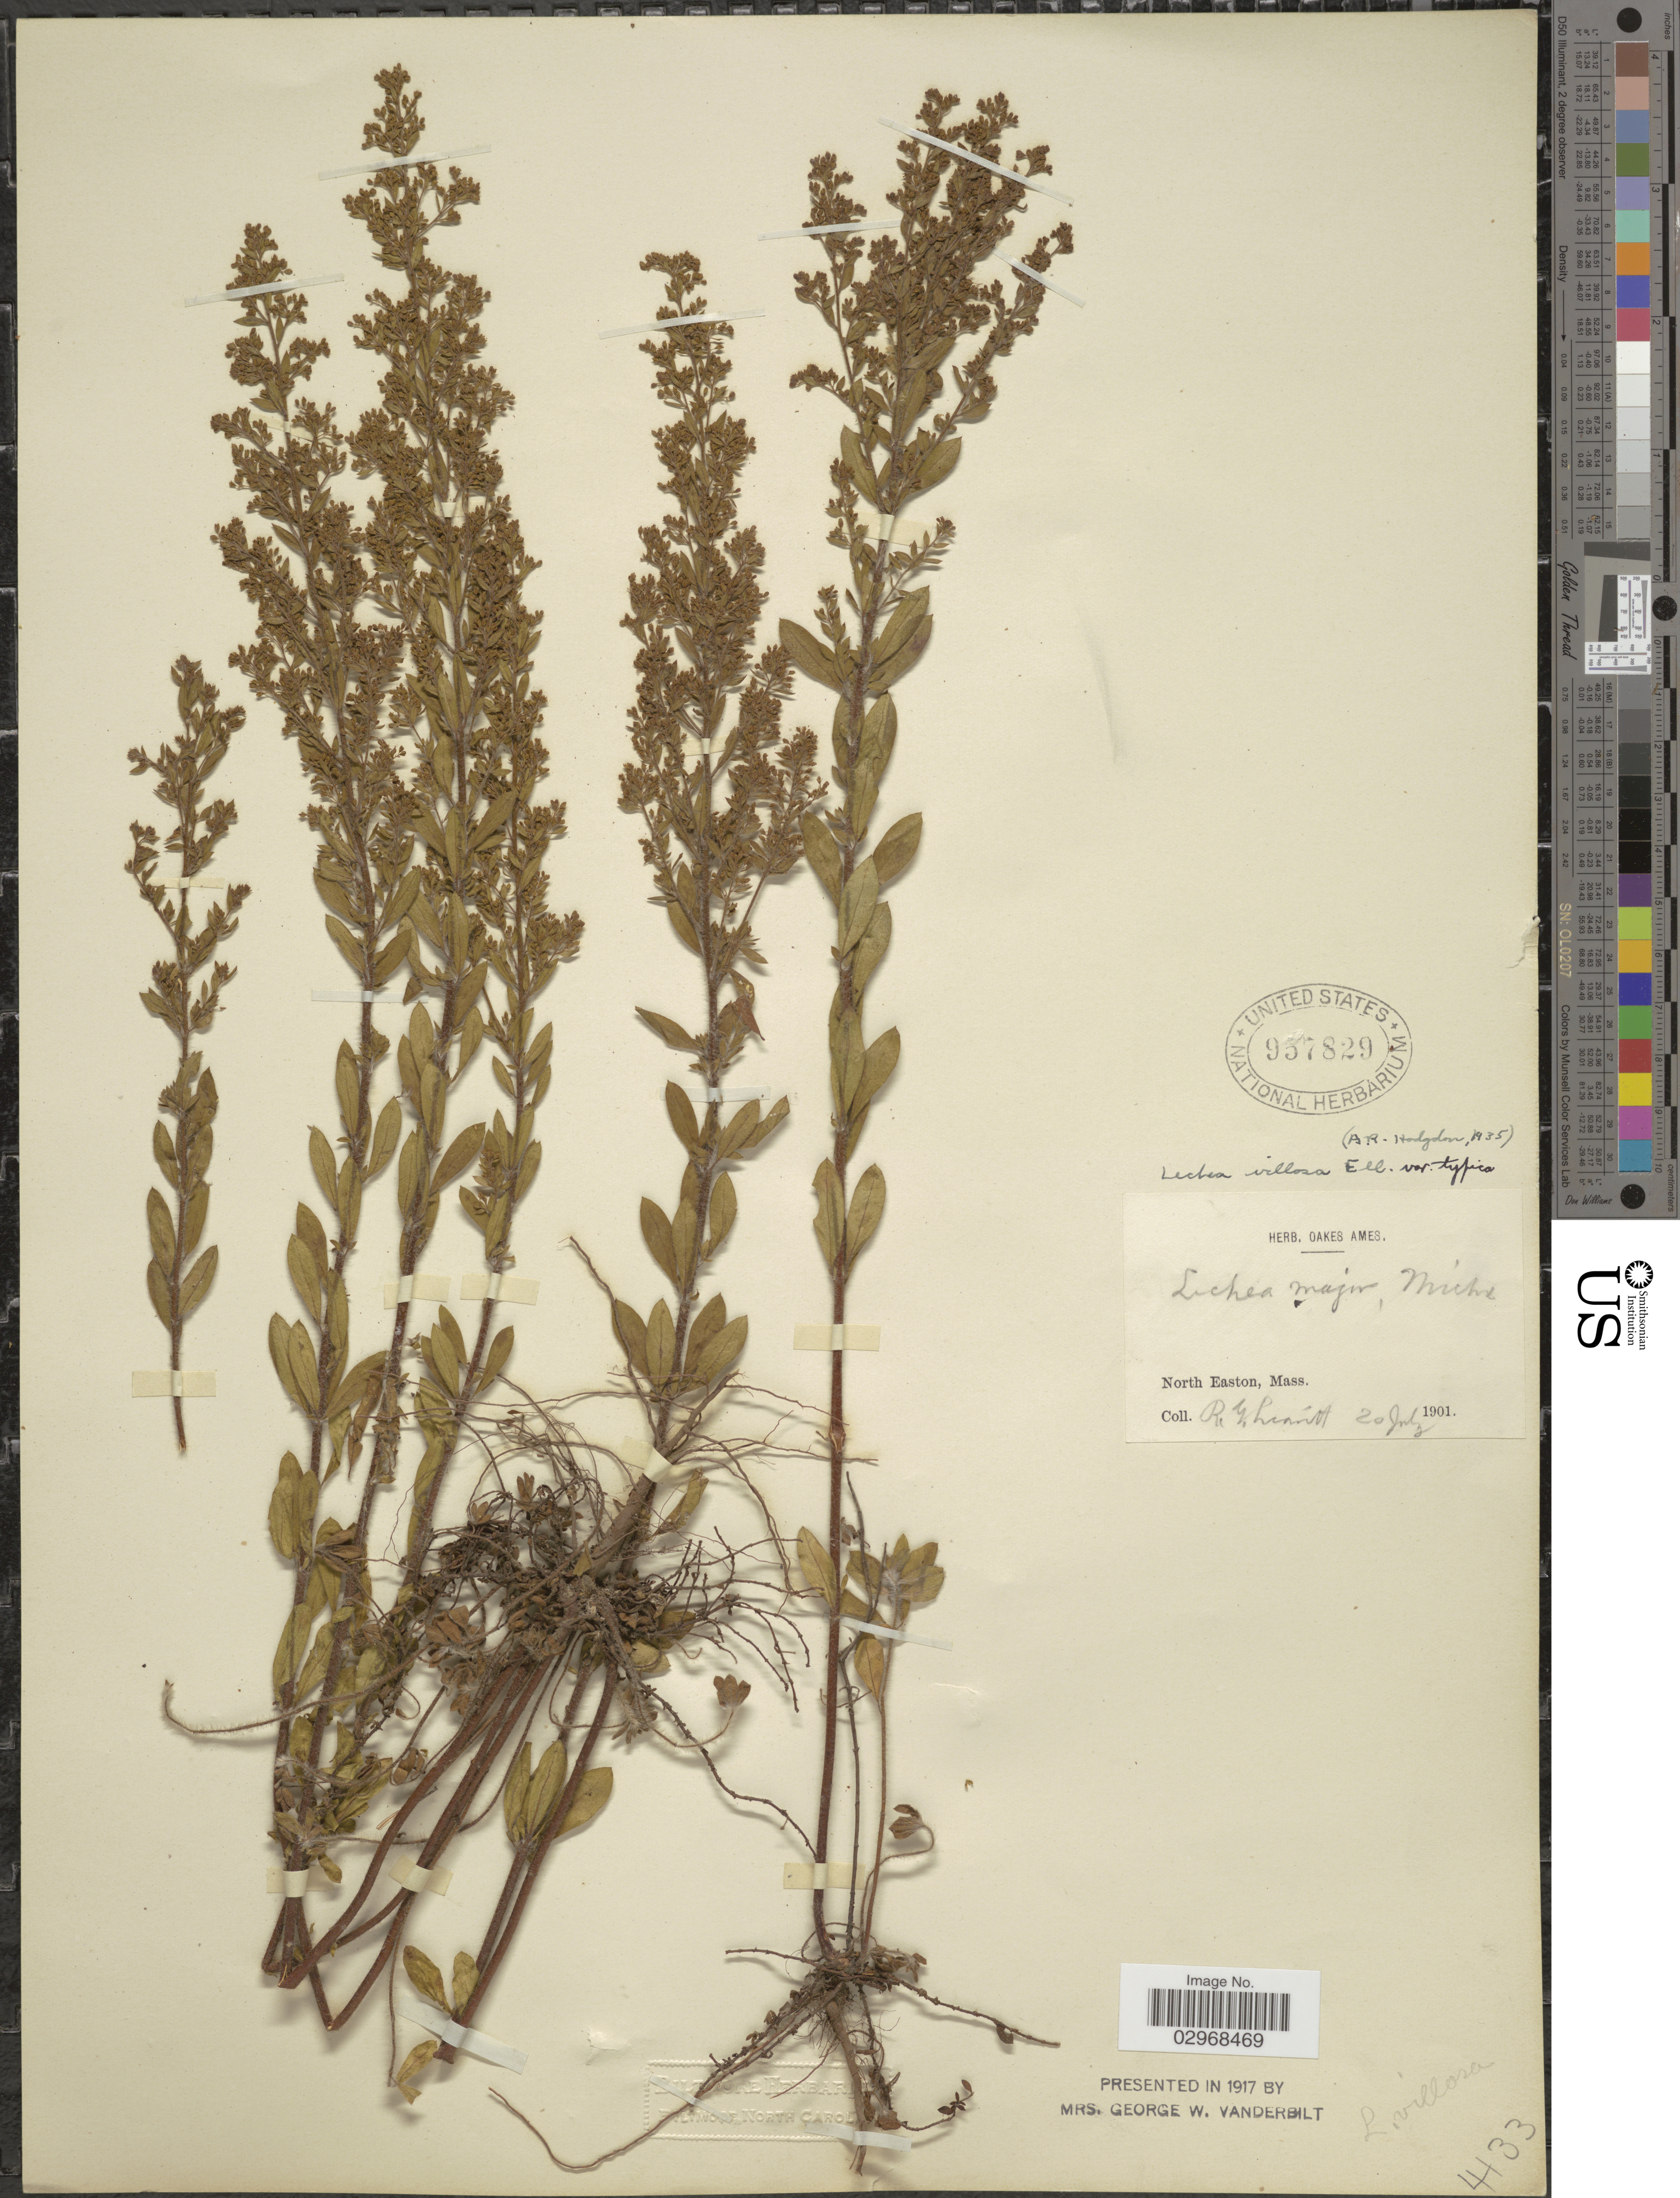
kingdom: Plantae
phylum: Tracheophyta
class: Magnoliopsida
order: Malvales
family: Cistaceae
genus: Lechea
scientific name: Lechea villosa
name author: Elliott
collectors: R. G. Leavitt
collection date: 1901-07-20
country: United States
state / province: Massachusetts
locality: North Easton.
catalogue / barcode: US 957829